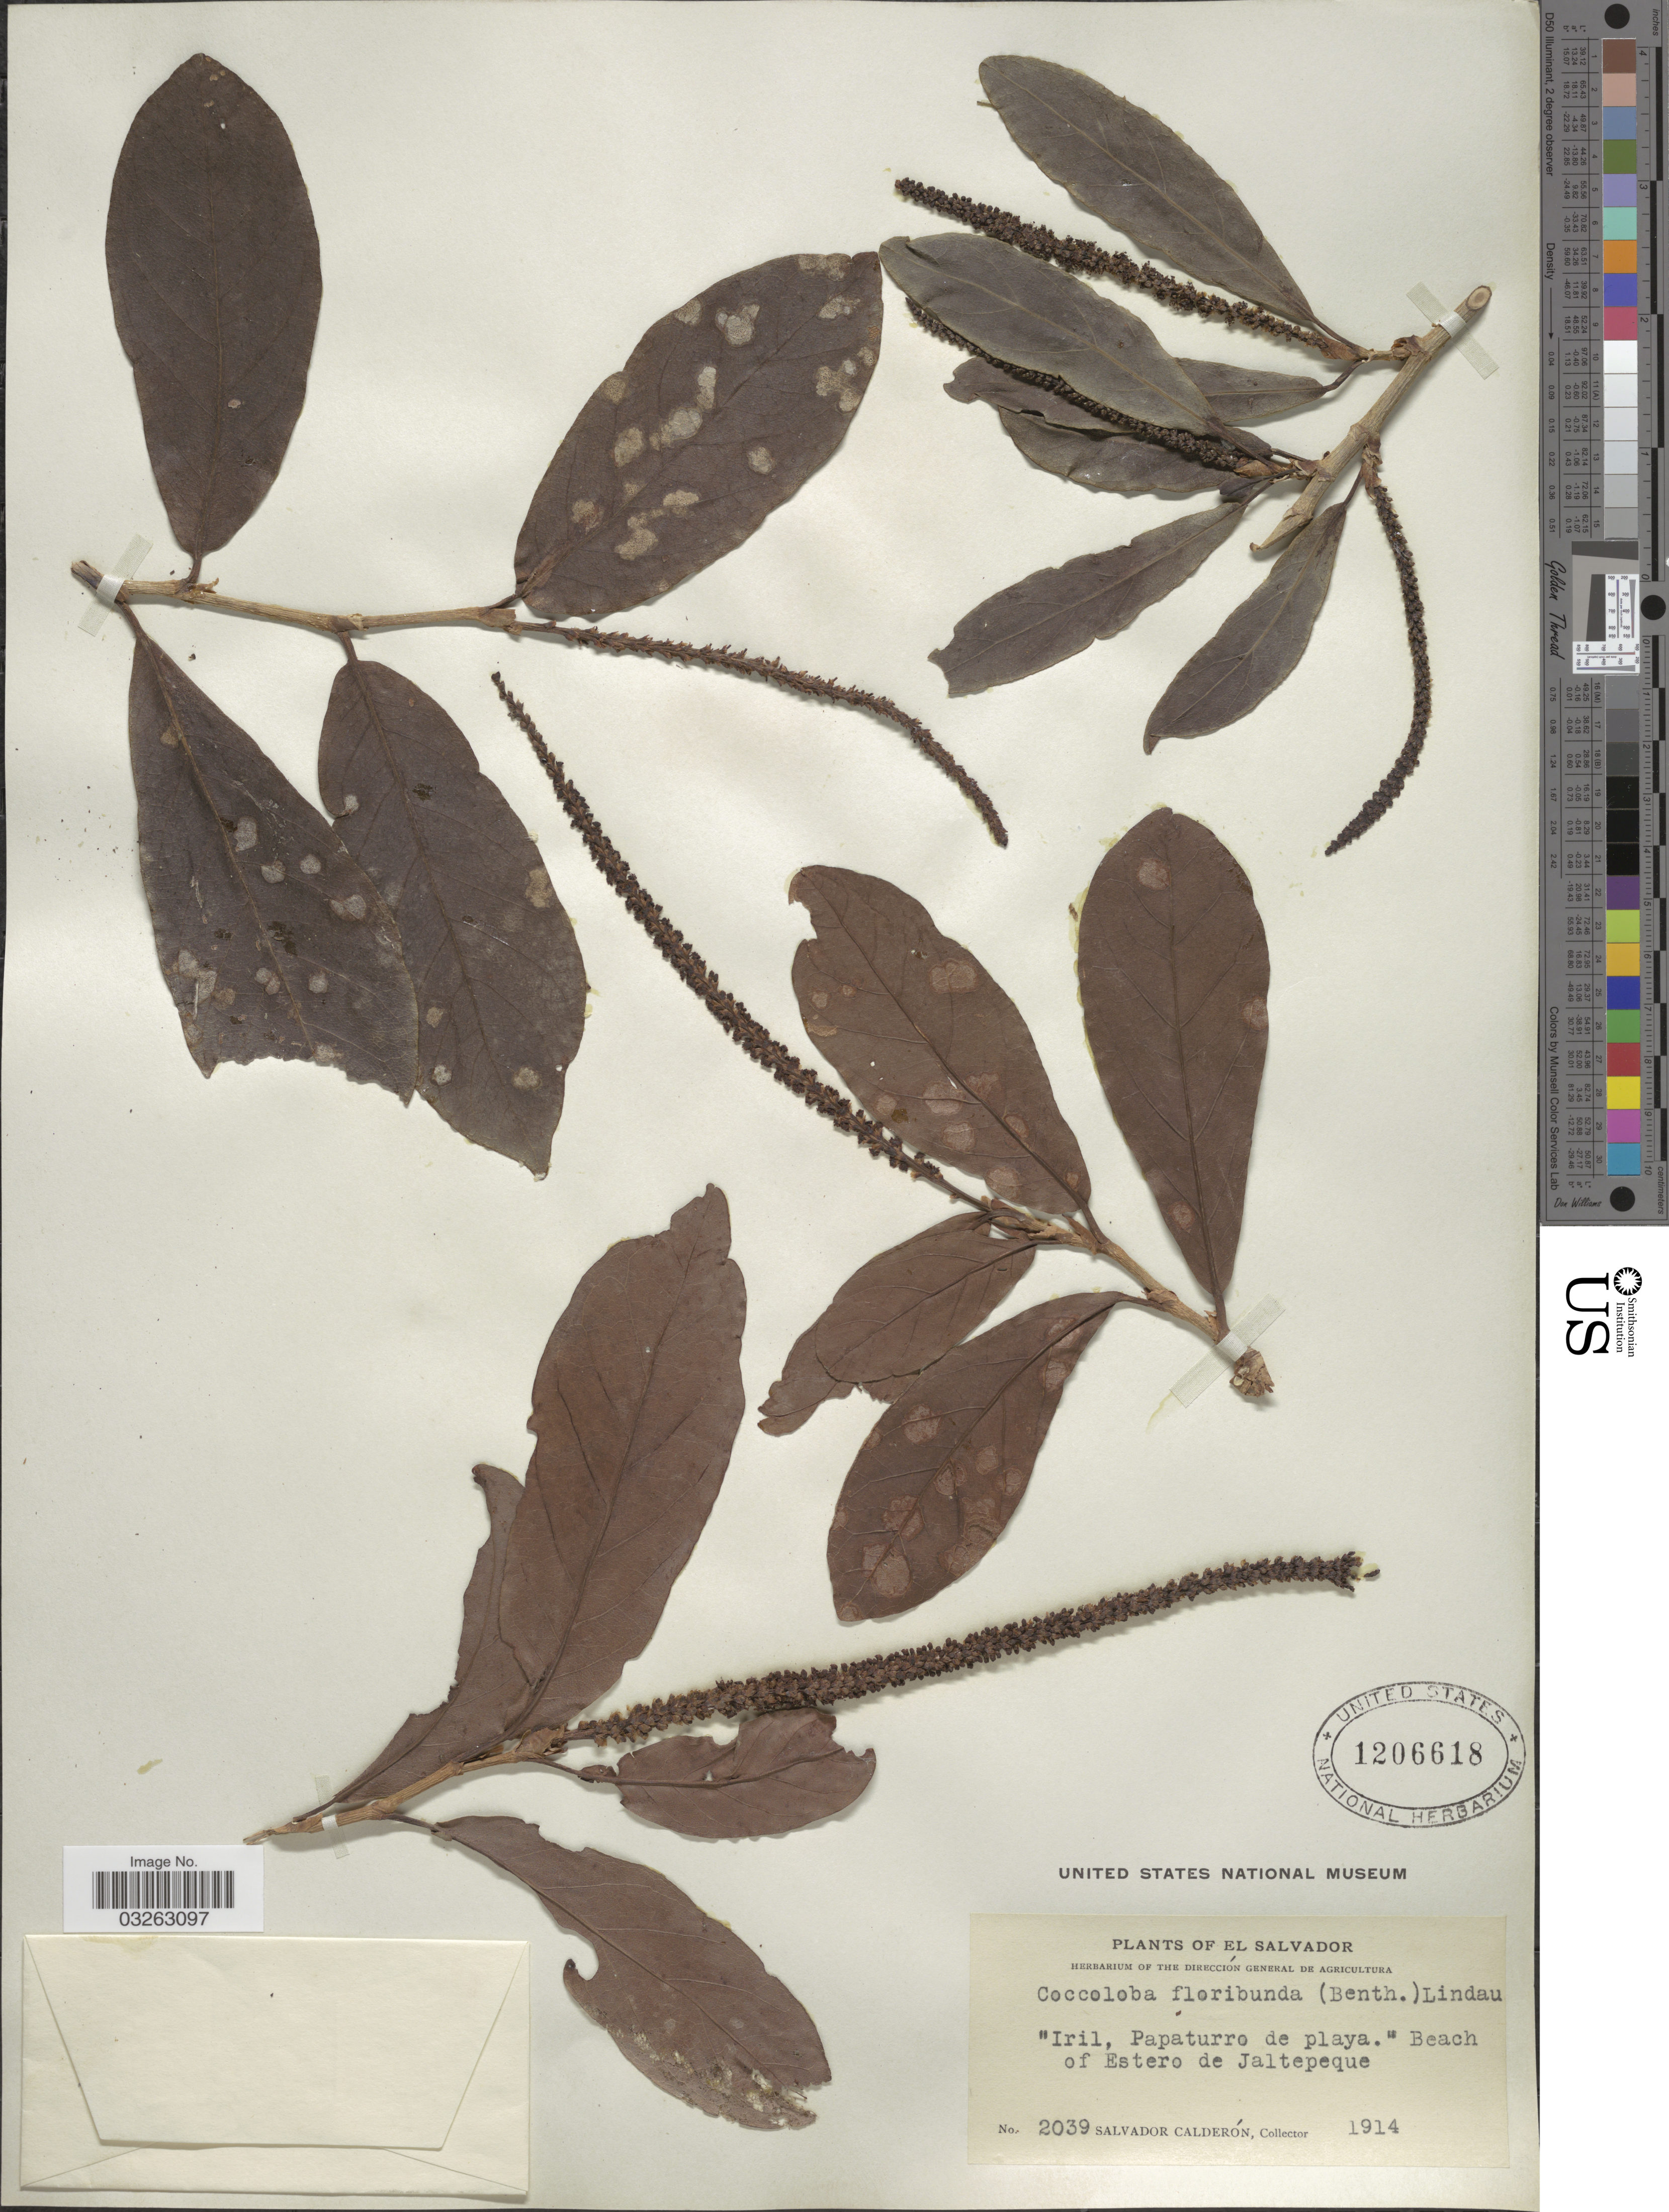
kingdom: Plantae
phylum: Tracheophyta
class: Magnoliopsida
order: Caryophyllales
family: Polygonaceae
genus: Coccoloba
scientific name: Coccoloba venosa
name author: L.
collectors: S. Calderón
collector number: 2039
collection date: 1914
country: El Salvador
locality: Beach of Estero de Jaltepeque.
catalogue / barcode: US 1206618